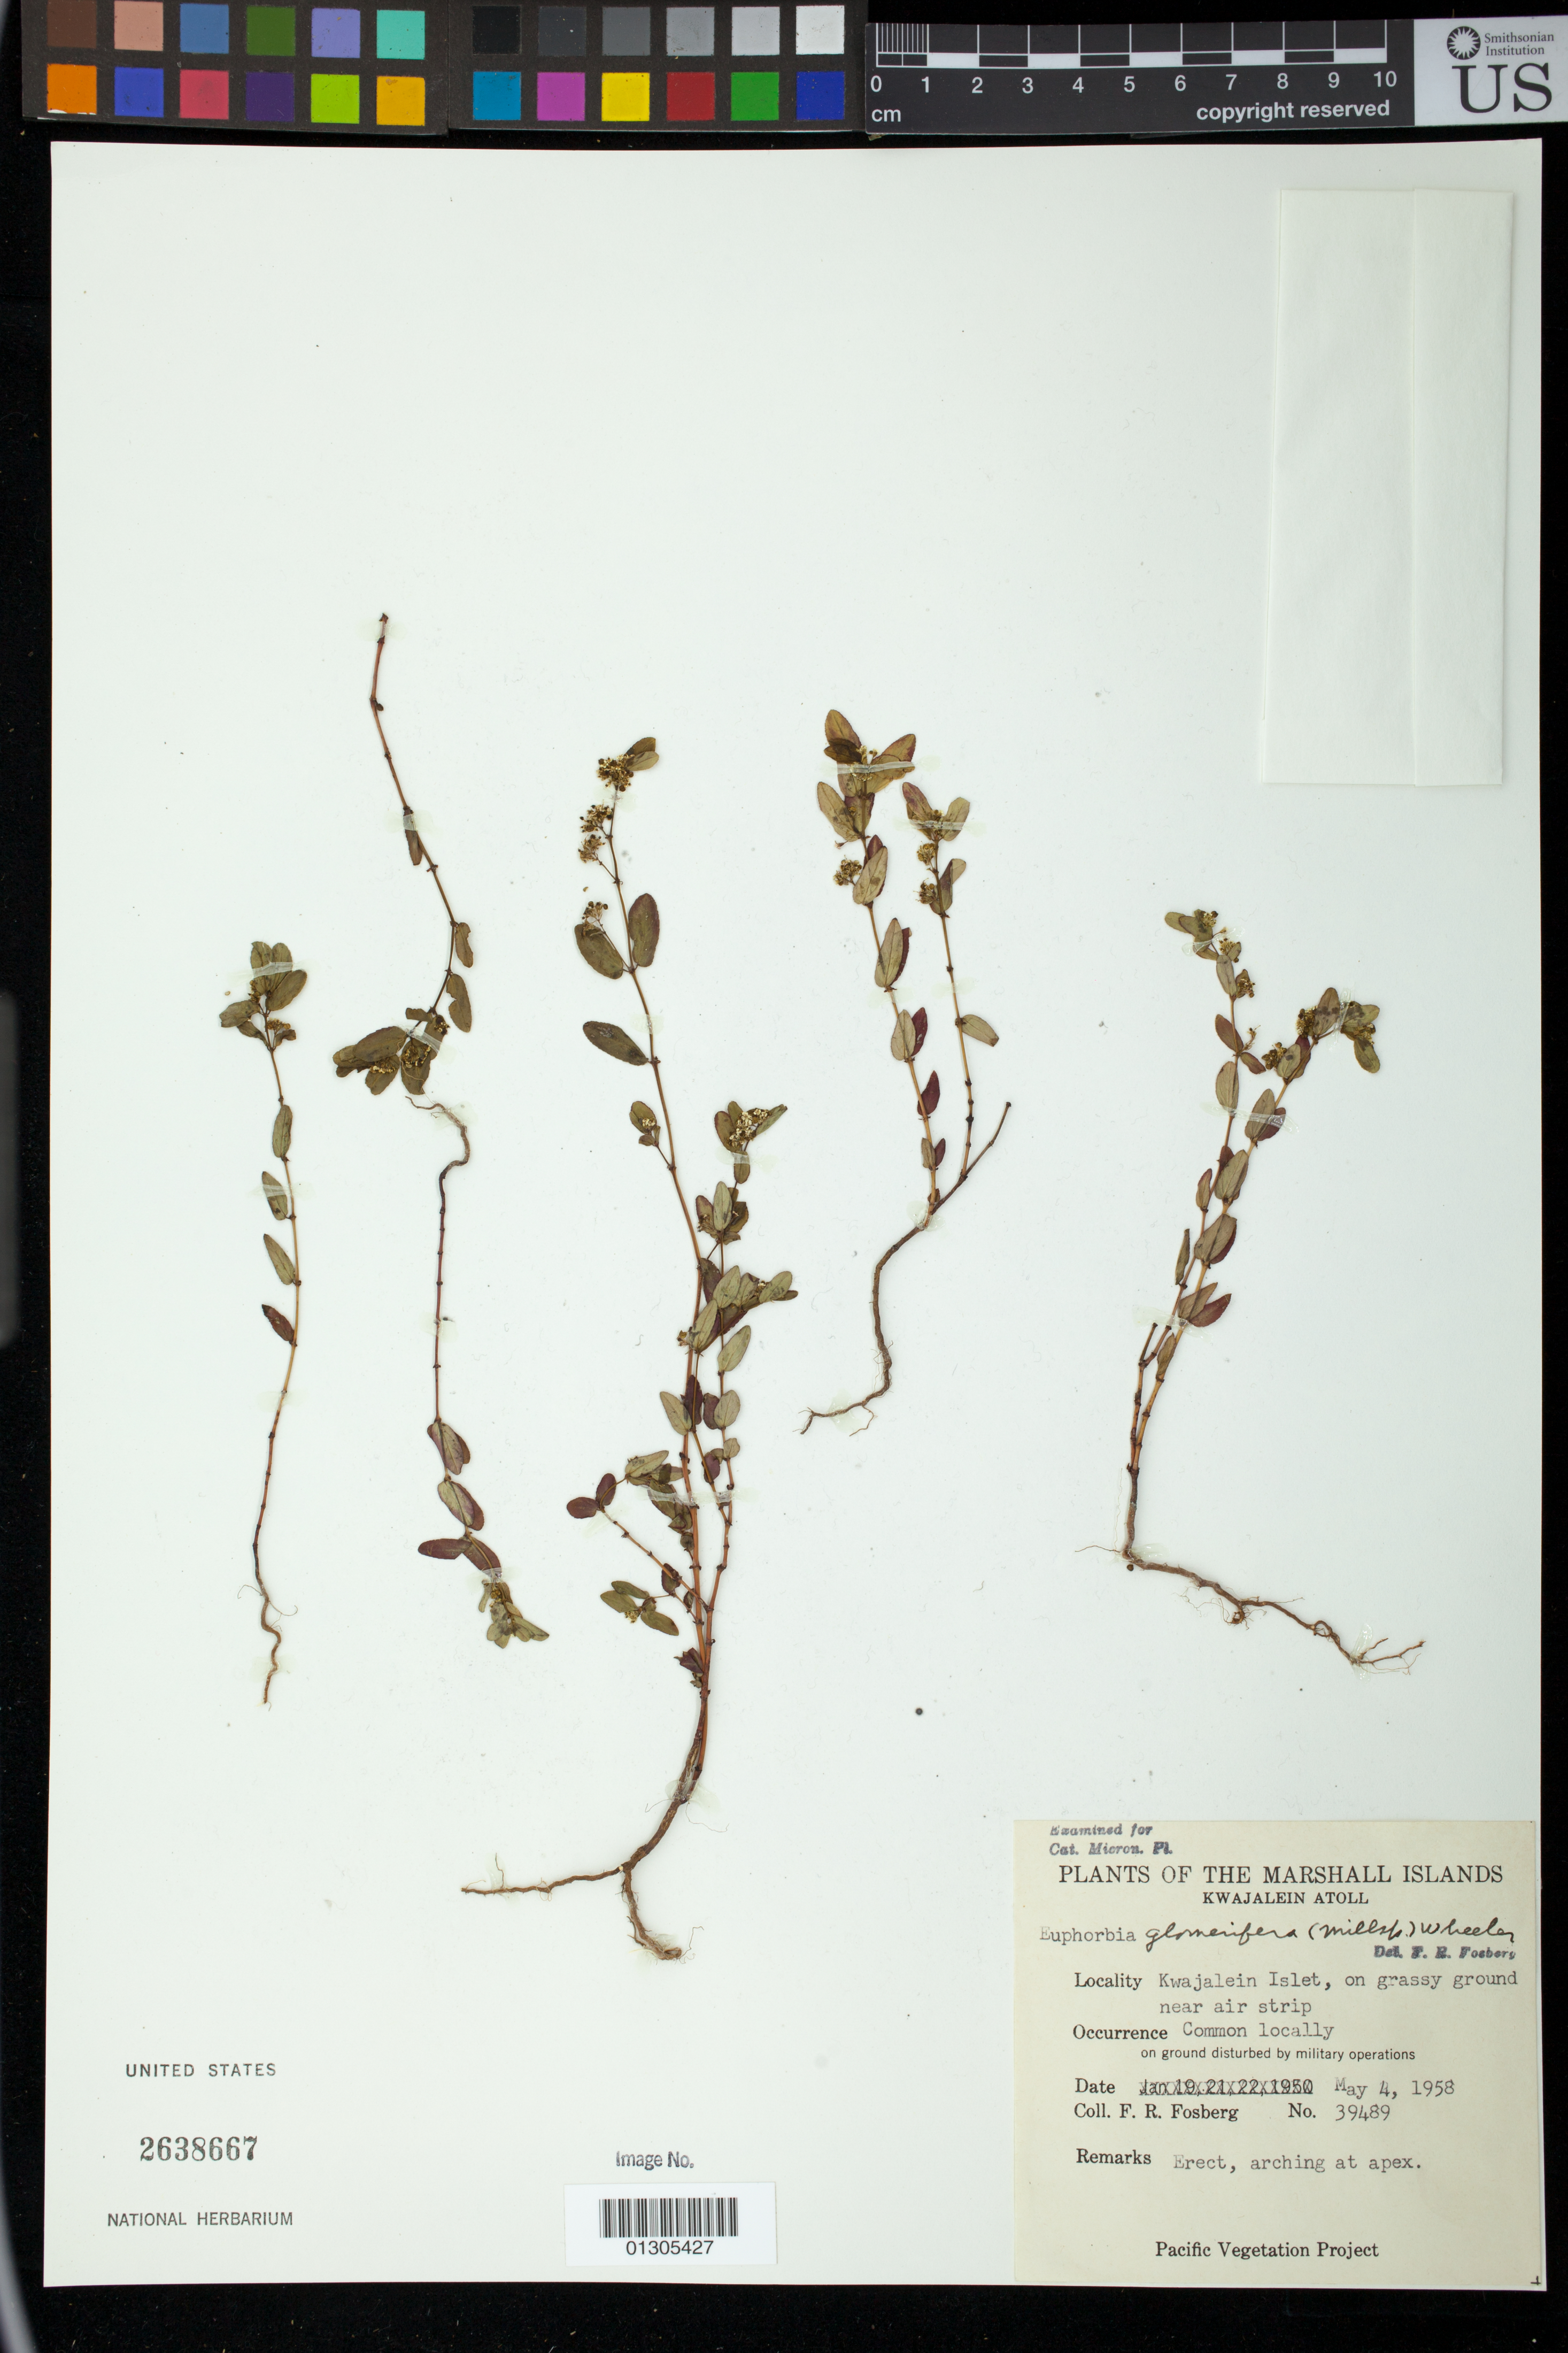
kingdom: Plantae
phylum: Tracheophyta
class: Magnoliopsida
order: Malpighiales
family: Euphorbiaceae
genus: Euphorbia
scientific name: Euphorbia hypericifolia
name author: L.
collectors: F. R. Fosberg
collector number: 39489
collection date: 1958-05-04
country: Marshall Islands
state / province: Kwajalein Atoll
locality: Kwajalein Islet, on grassy ground near air strip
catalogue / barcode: US 2638667